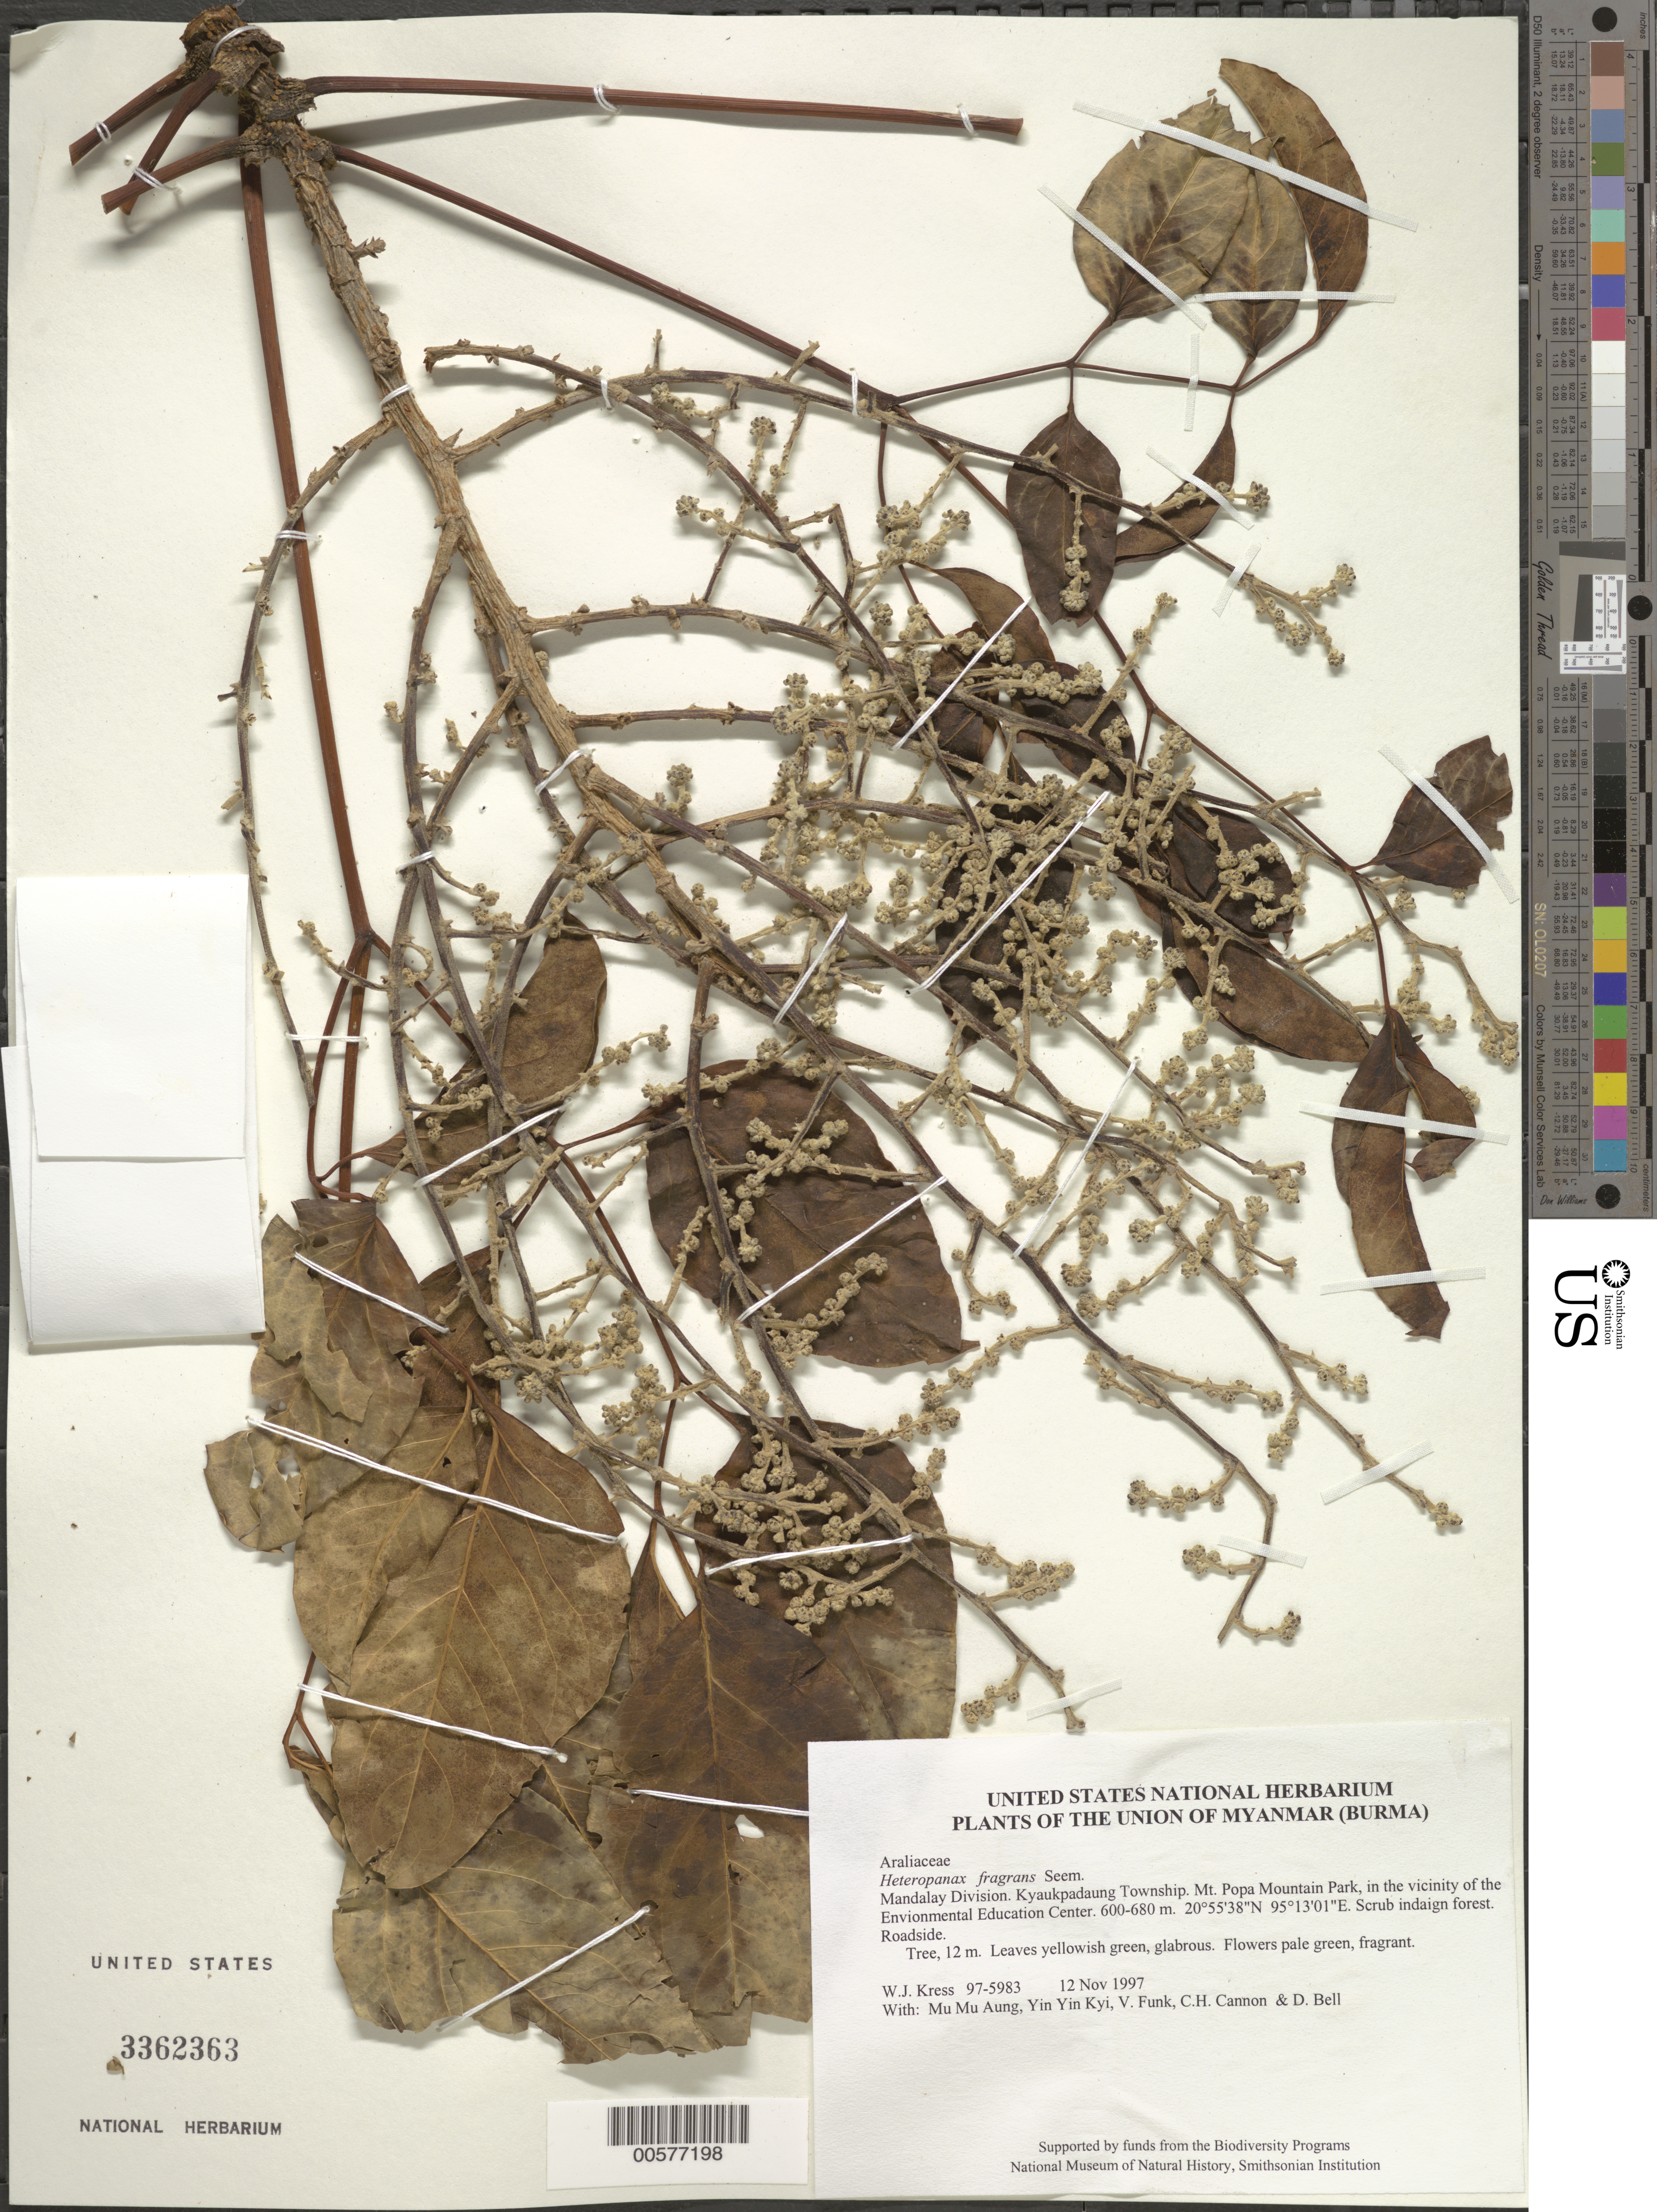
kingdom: Plantae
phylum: Tracheophyta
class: Magnoliopsida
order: Apiales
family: Araliaceae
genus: Heteropanax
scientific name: Heteropanax fragrans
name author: (Roxb.) Seem.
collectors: W. J. Kress, Mu Mu Aung, Yin Yin Kyi, V. Funk, C. H. Cannon & D. A. Bell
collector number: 97-5983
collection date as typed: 12 Nov 1997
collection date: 1997-11-12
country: Myanmar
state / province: Mandalay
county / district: Kyaukpadaung Township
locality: Mt. Popa Mountain Park, in the vicinity of the Envionmental Education Center.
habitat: Scrub indaign forest. Roadside.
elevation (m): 600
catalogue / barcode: US 3362363